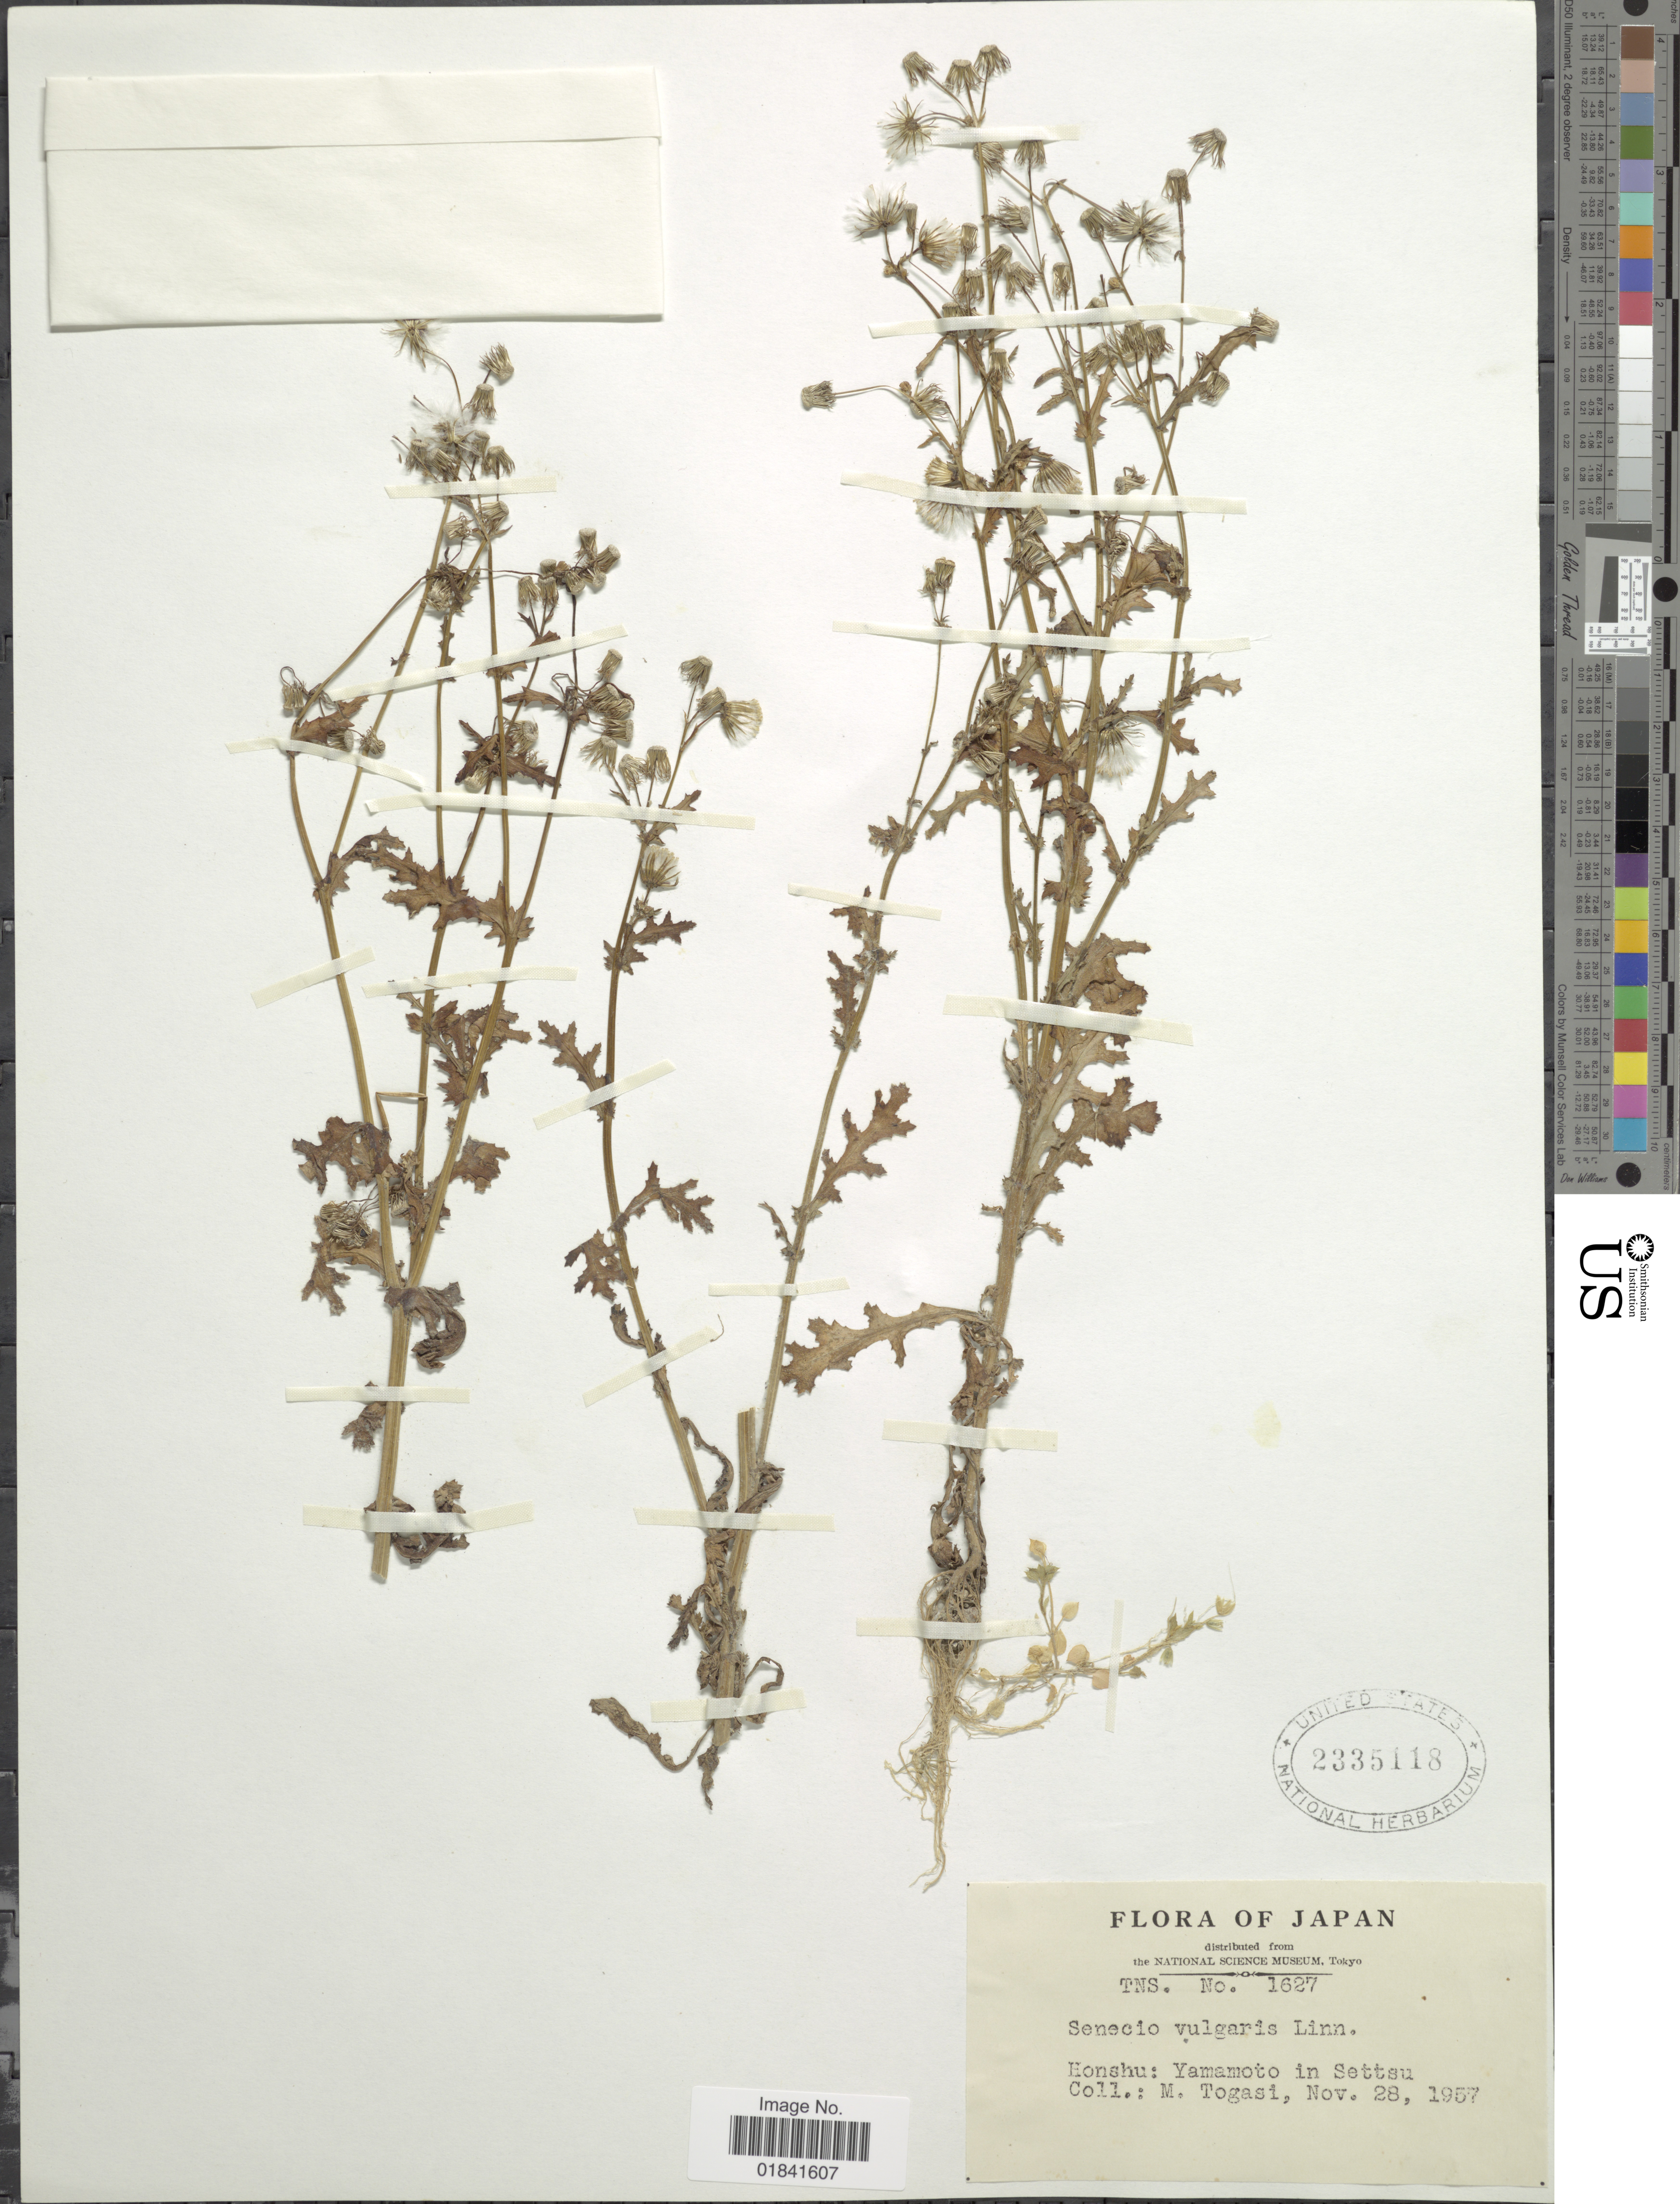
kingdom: Plantae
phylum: Tracheophyta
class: Magnoliopsida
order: Asterales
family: Asteraceae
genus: Senecio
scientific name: Senecio vulgaris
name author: L.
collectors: M. Togasi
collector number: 1627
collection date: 1957-11-28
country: Japan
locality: Honshu: Yamamoto in Settsu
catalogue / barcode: US 2335118